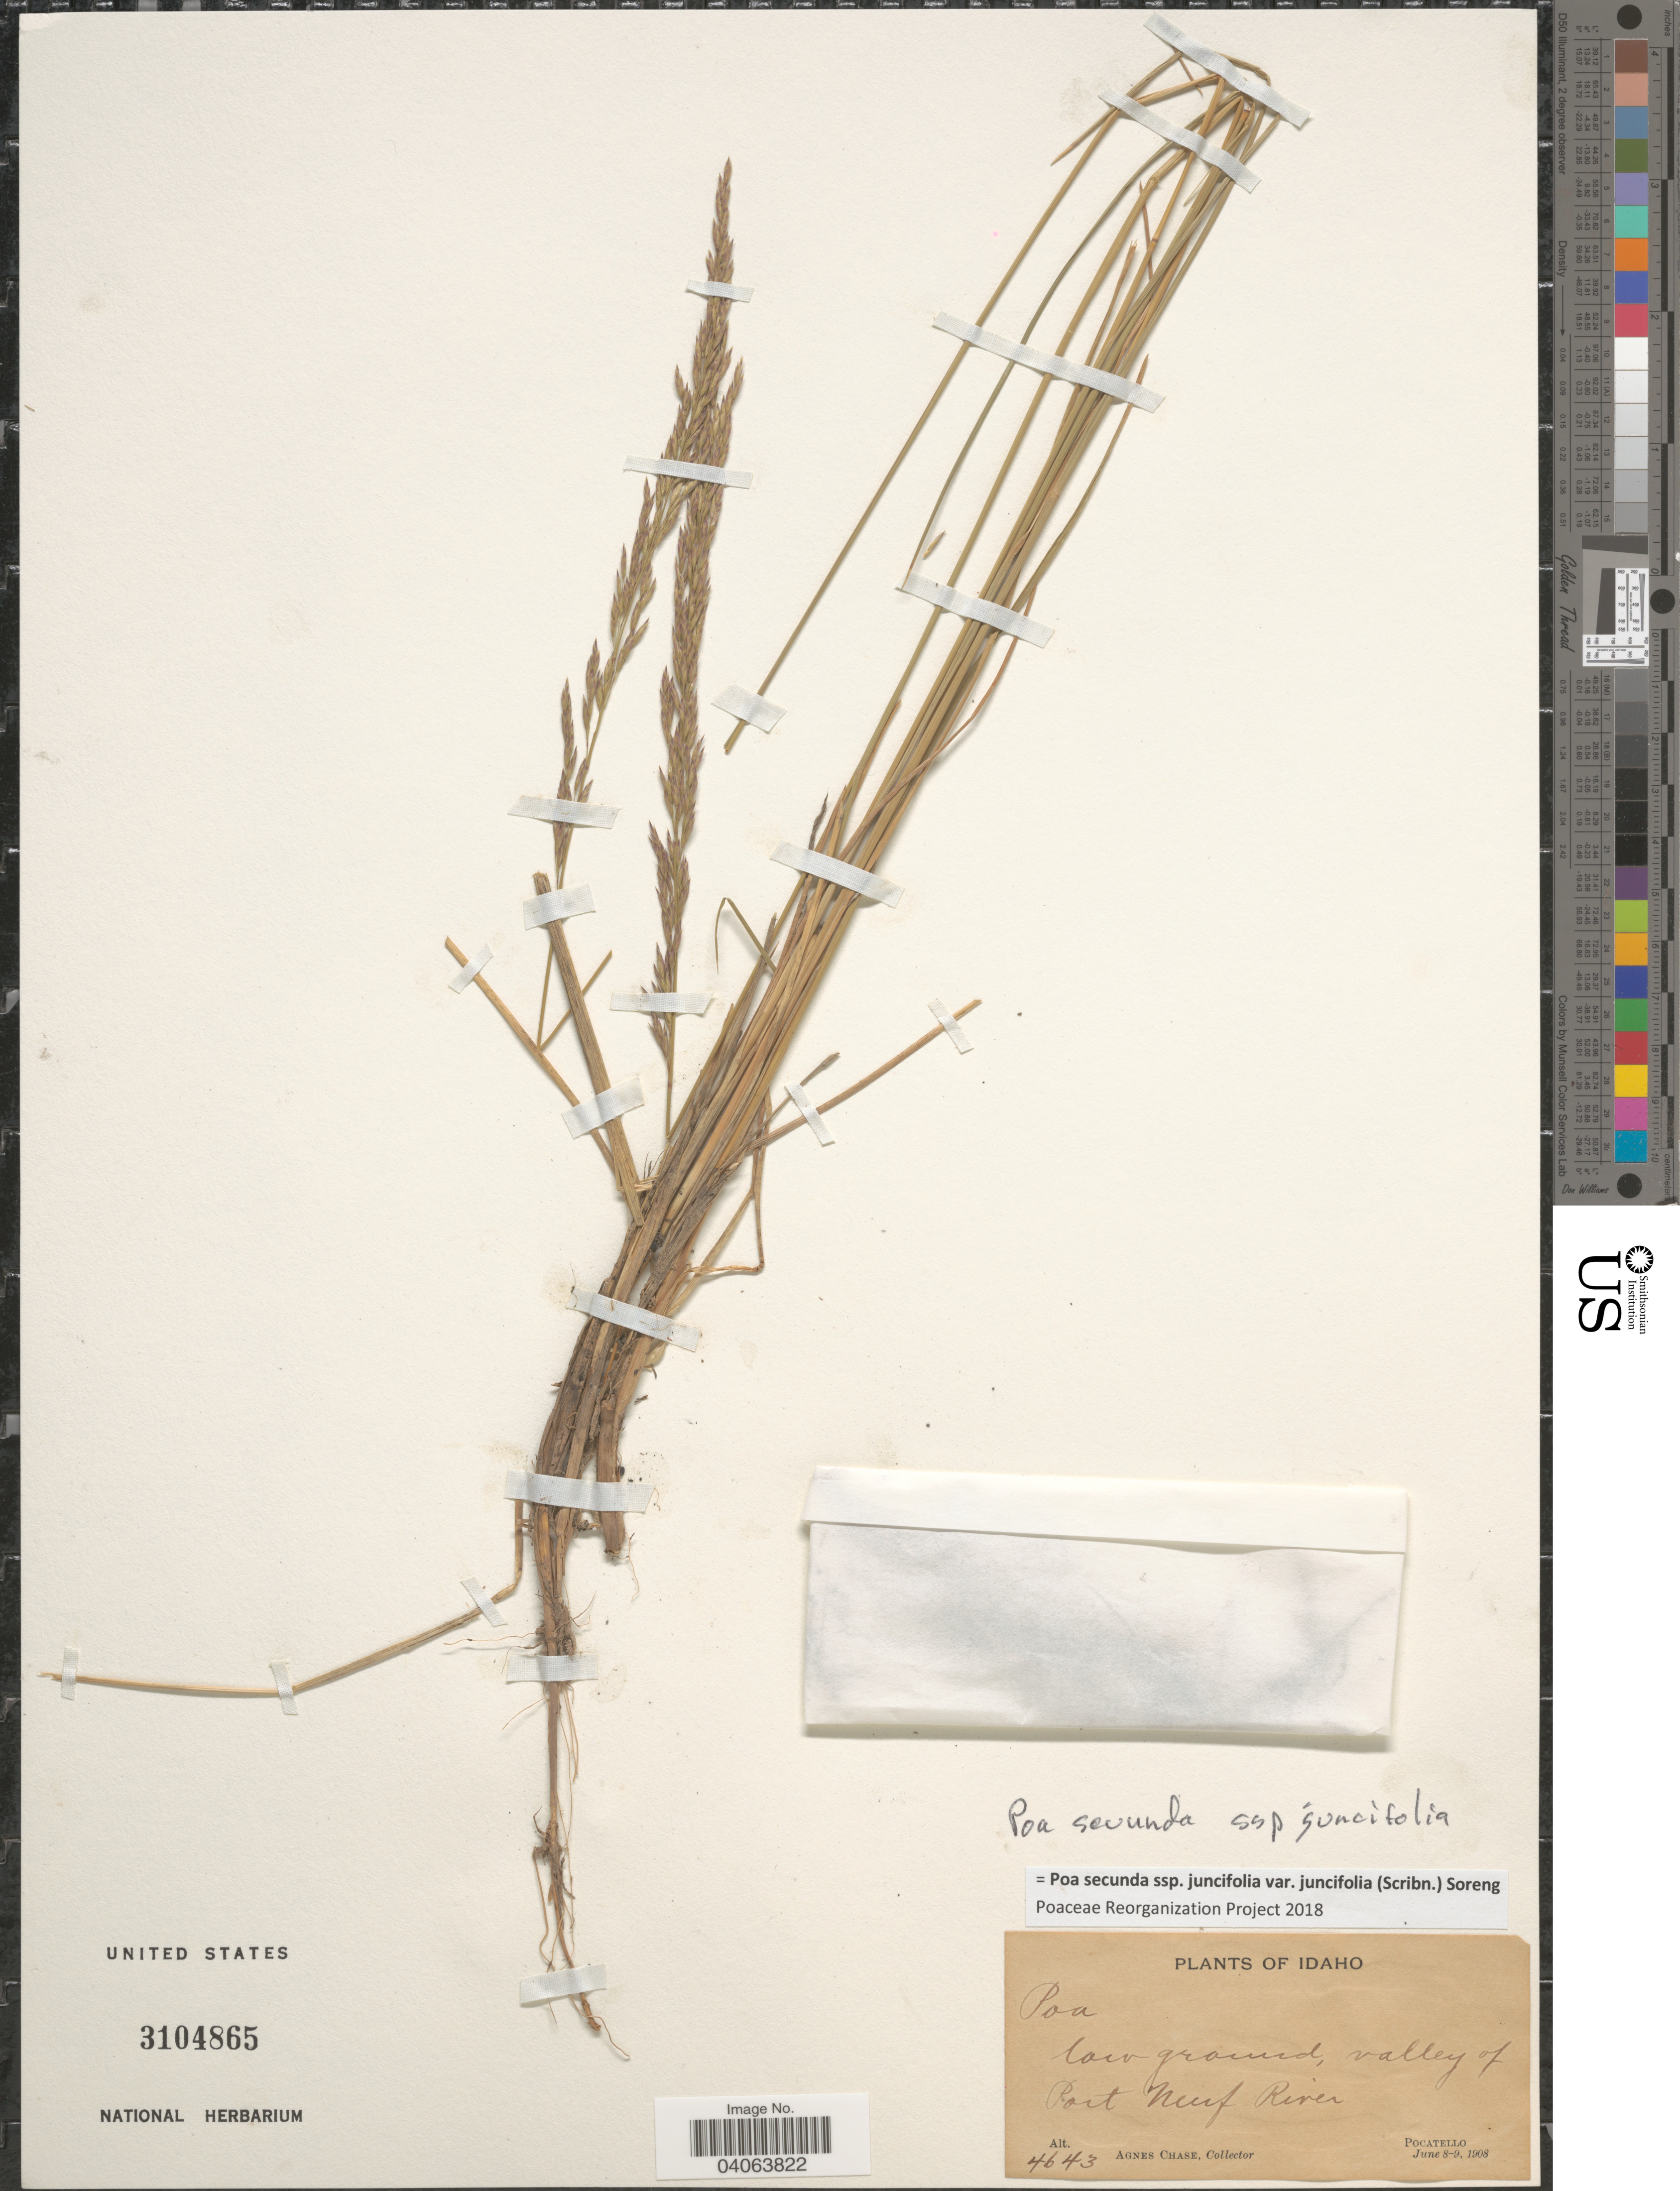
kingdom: Plantae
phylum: Tracheophyta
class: Liliopsida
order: Poales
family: Poaceae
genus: Poa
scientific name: Poa secunda subsp. juncifolia var. juncifolia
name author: (Scribn.) Soreng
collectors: A. Chase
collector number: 4643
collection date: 1908-06-08/1908-06-09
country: United States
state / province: Idaho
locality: Low ground, valley of Port Neuf River. Pocatello.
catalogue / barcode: US 3104865